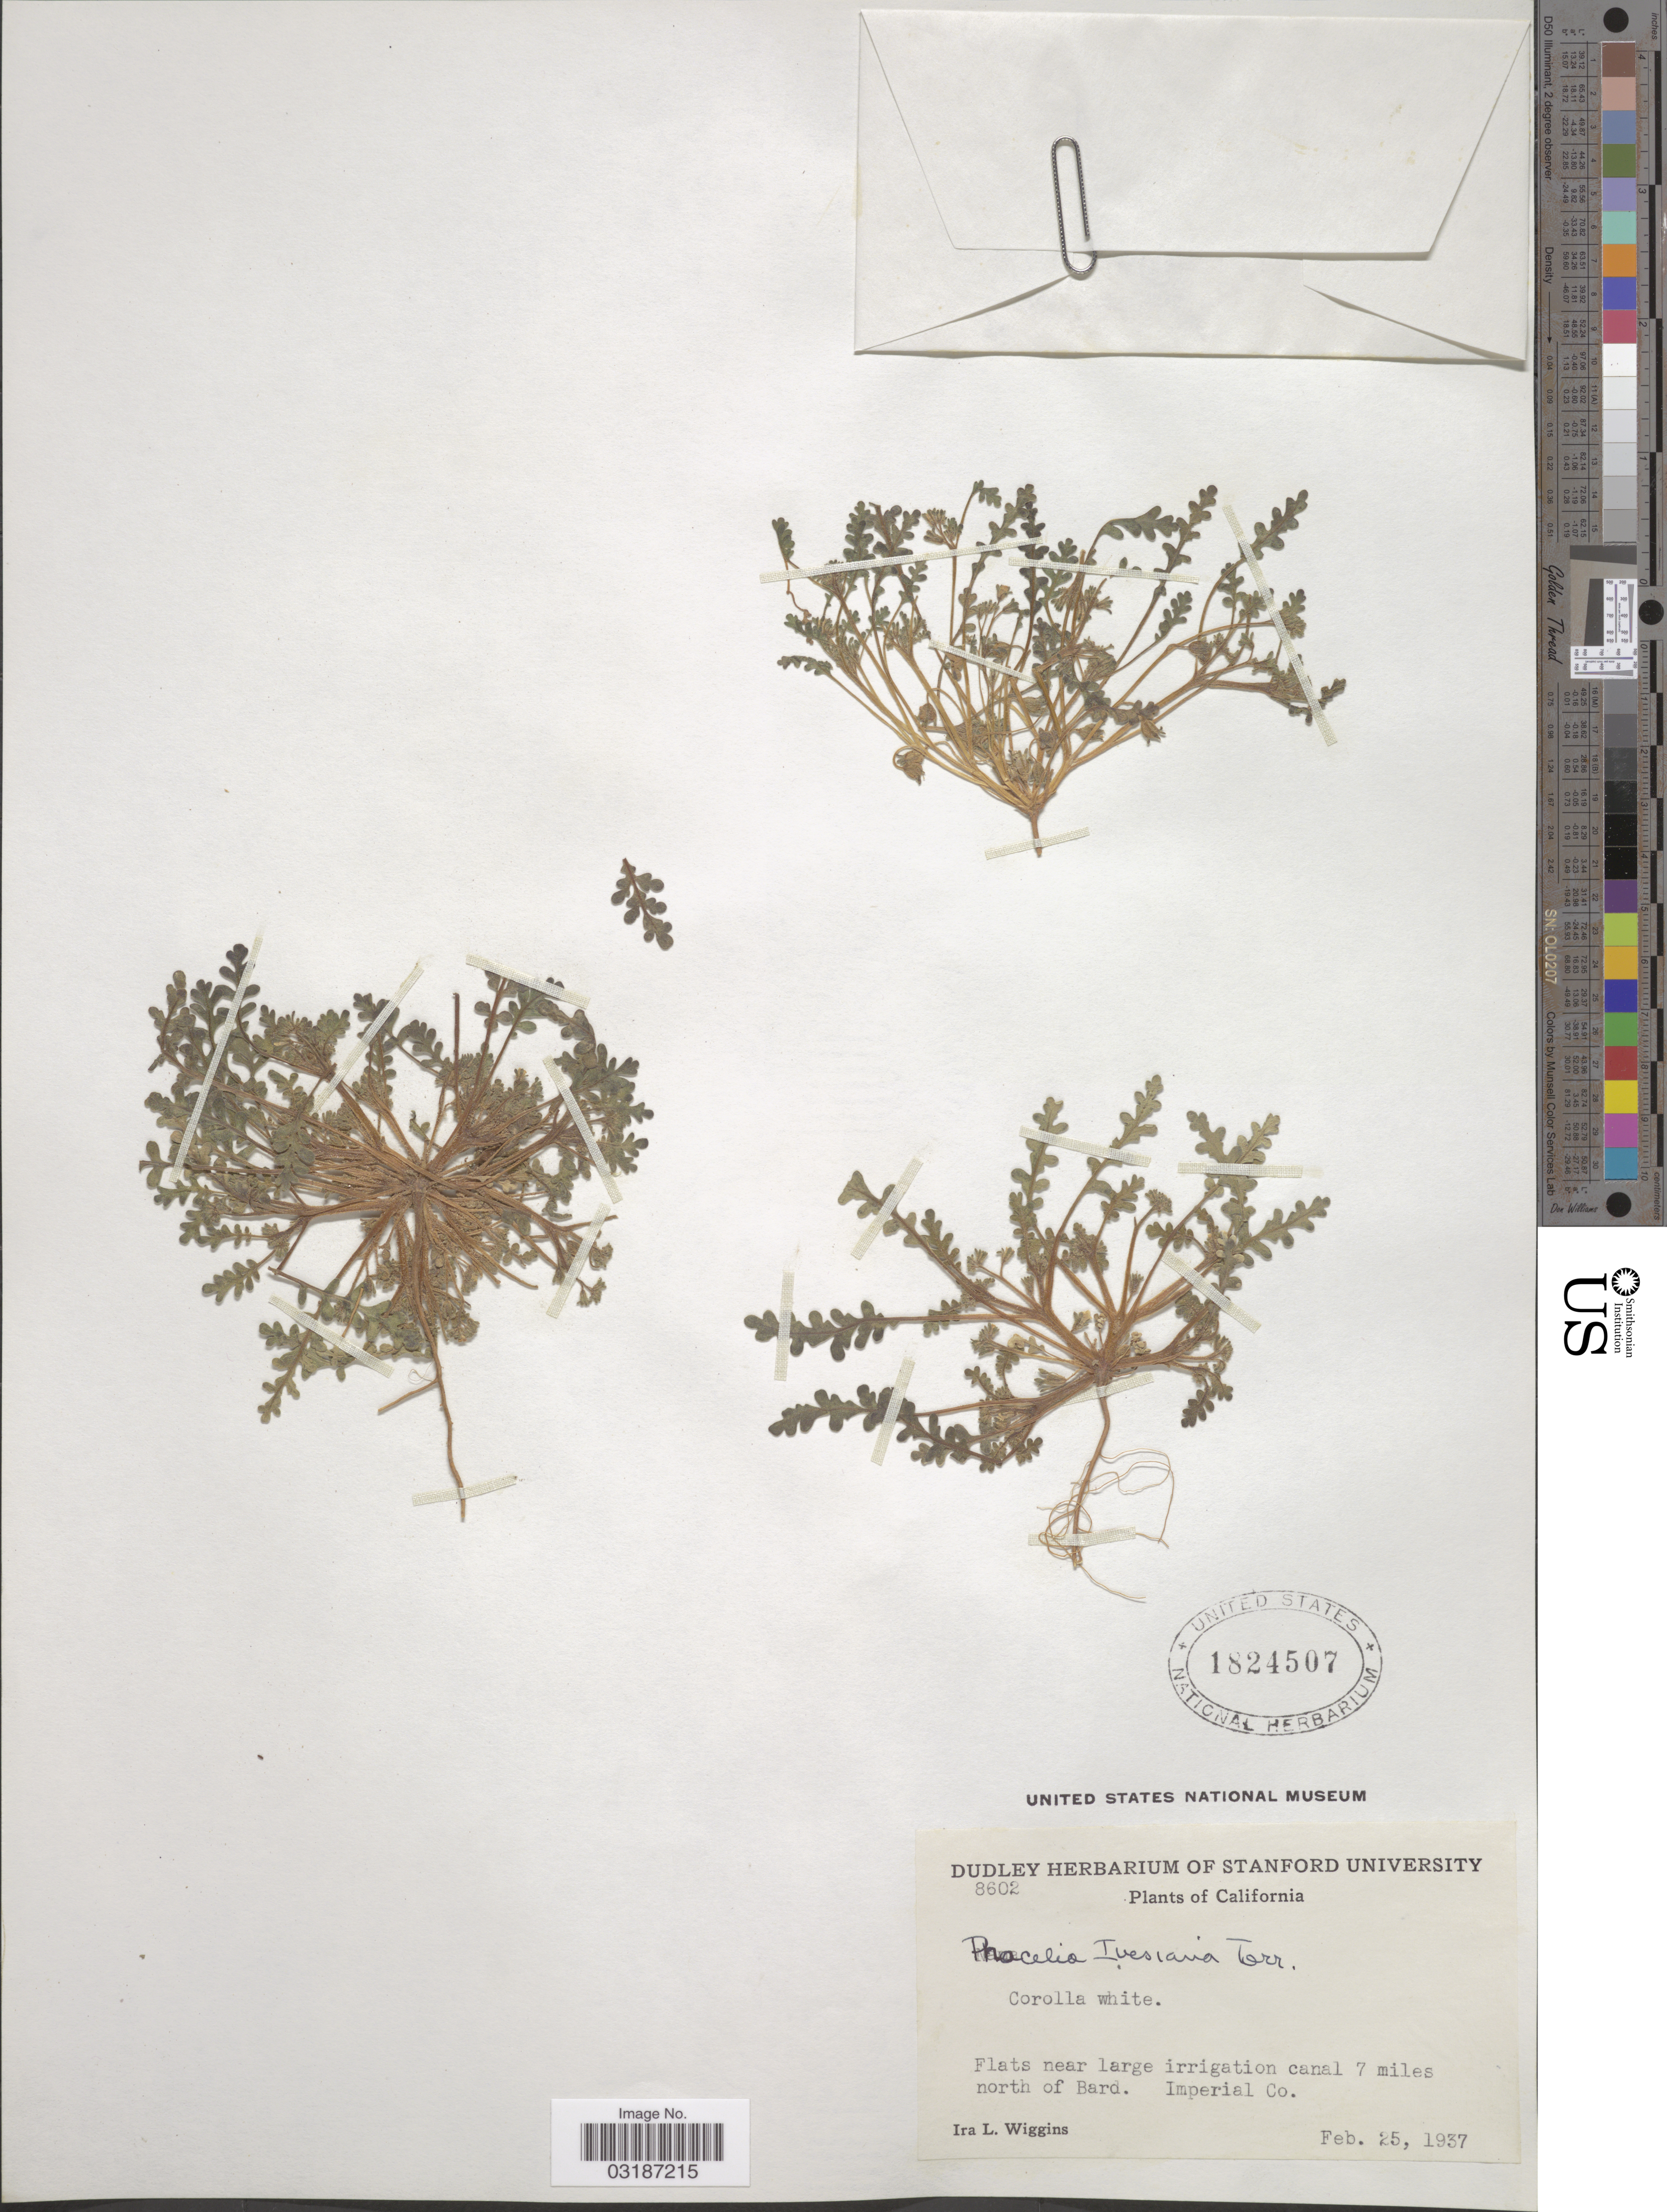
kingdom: Plantae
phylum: Tracheophyta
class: Magnoliopsida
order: Boraginales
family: Hydrophyllaceae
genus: Phacelia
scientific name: Phacelia ivesiana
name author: Torr.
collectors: I. L. Wiggins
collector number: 8602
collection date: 1937-02-25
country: United States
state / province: California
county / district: Imperial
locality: Flats near large irrigation canal 7 miles north of Bard. Imperial Co.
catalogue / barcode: US 1824507